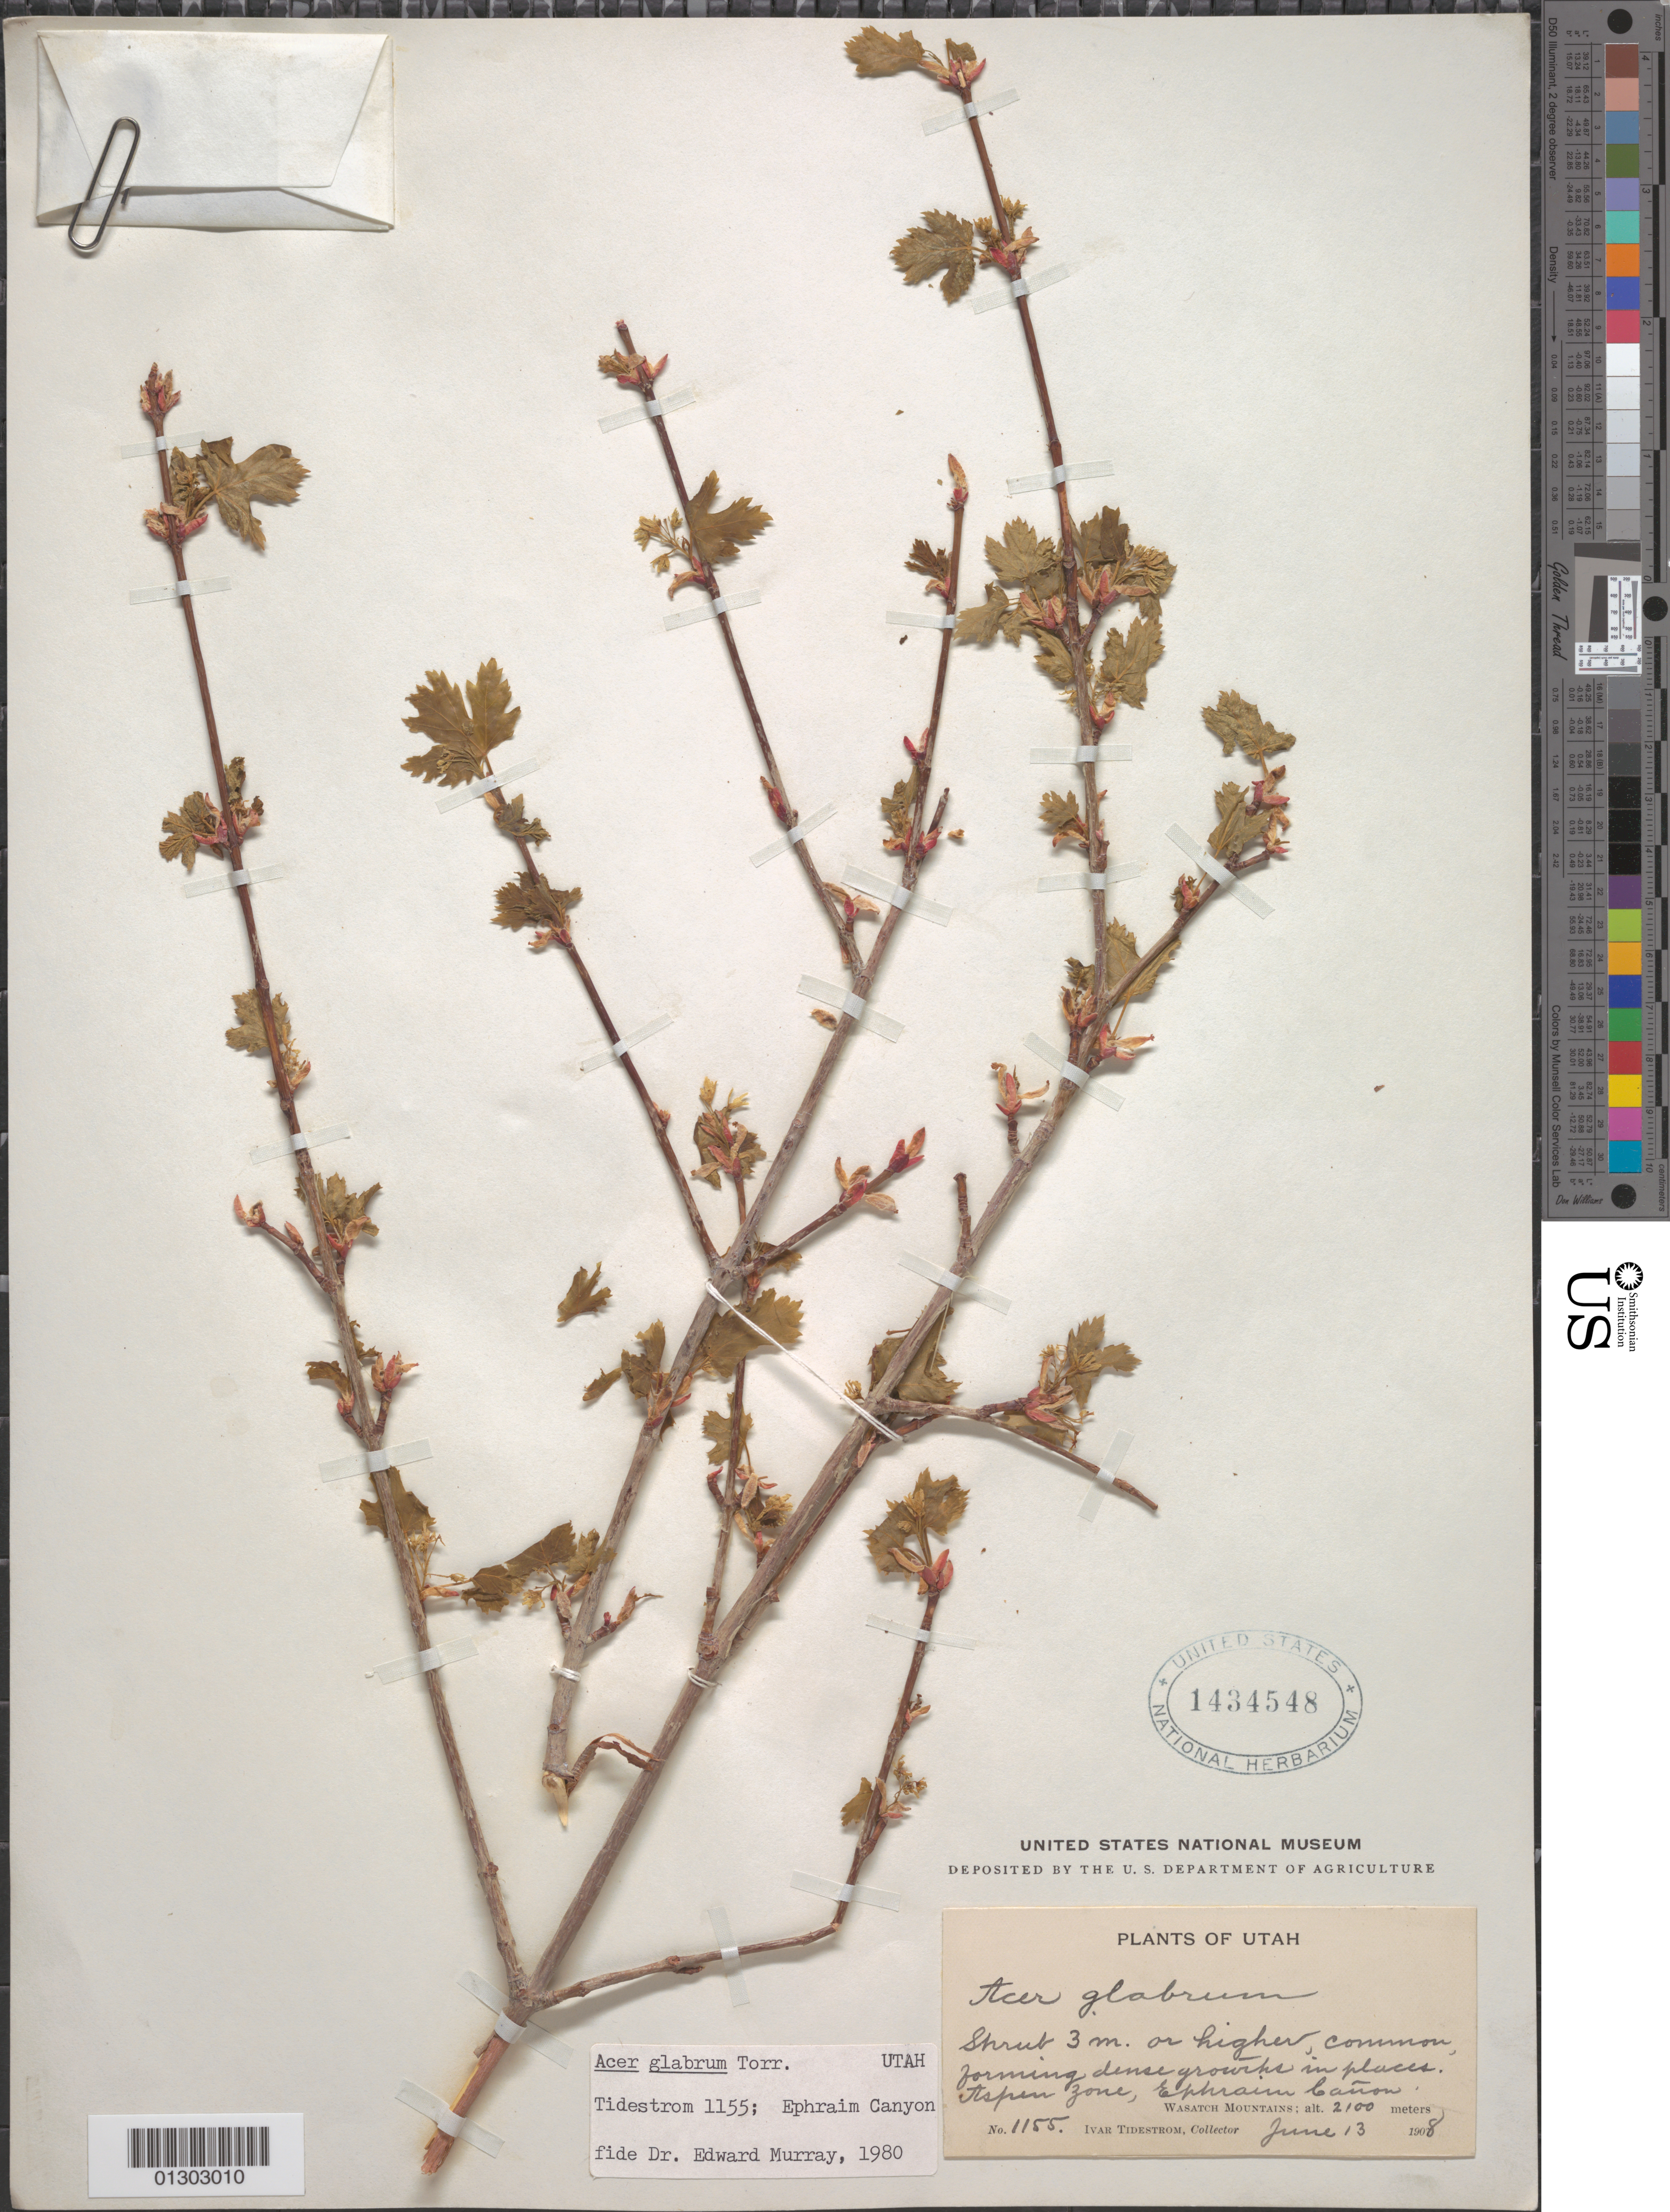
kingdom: Plantae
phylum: Tracheophyta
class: Magnoliopsida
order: Sapindales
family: Sapindaceae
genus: Acer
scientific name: Acer glabrum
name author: Torr.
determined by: Murray, Edward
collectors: I. F. Tidestrom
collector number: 1155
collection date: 1908-06-13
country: United States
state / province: Utah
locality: Wasatch Mountains, Aspen Zone, Ephraim Cañon.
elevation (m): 2100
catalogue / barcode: US 1434548